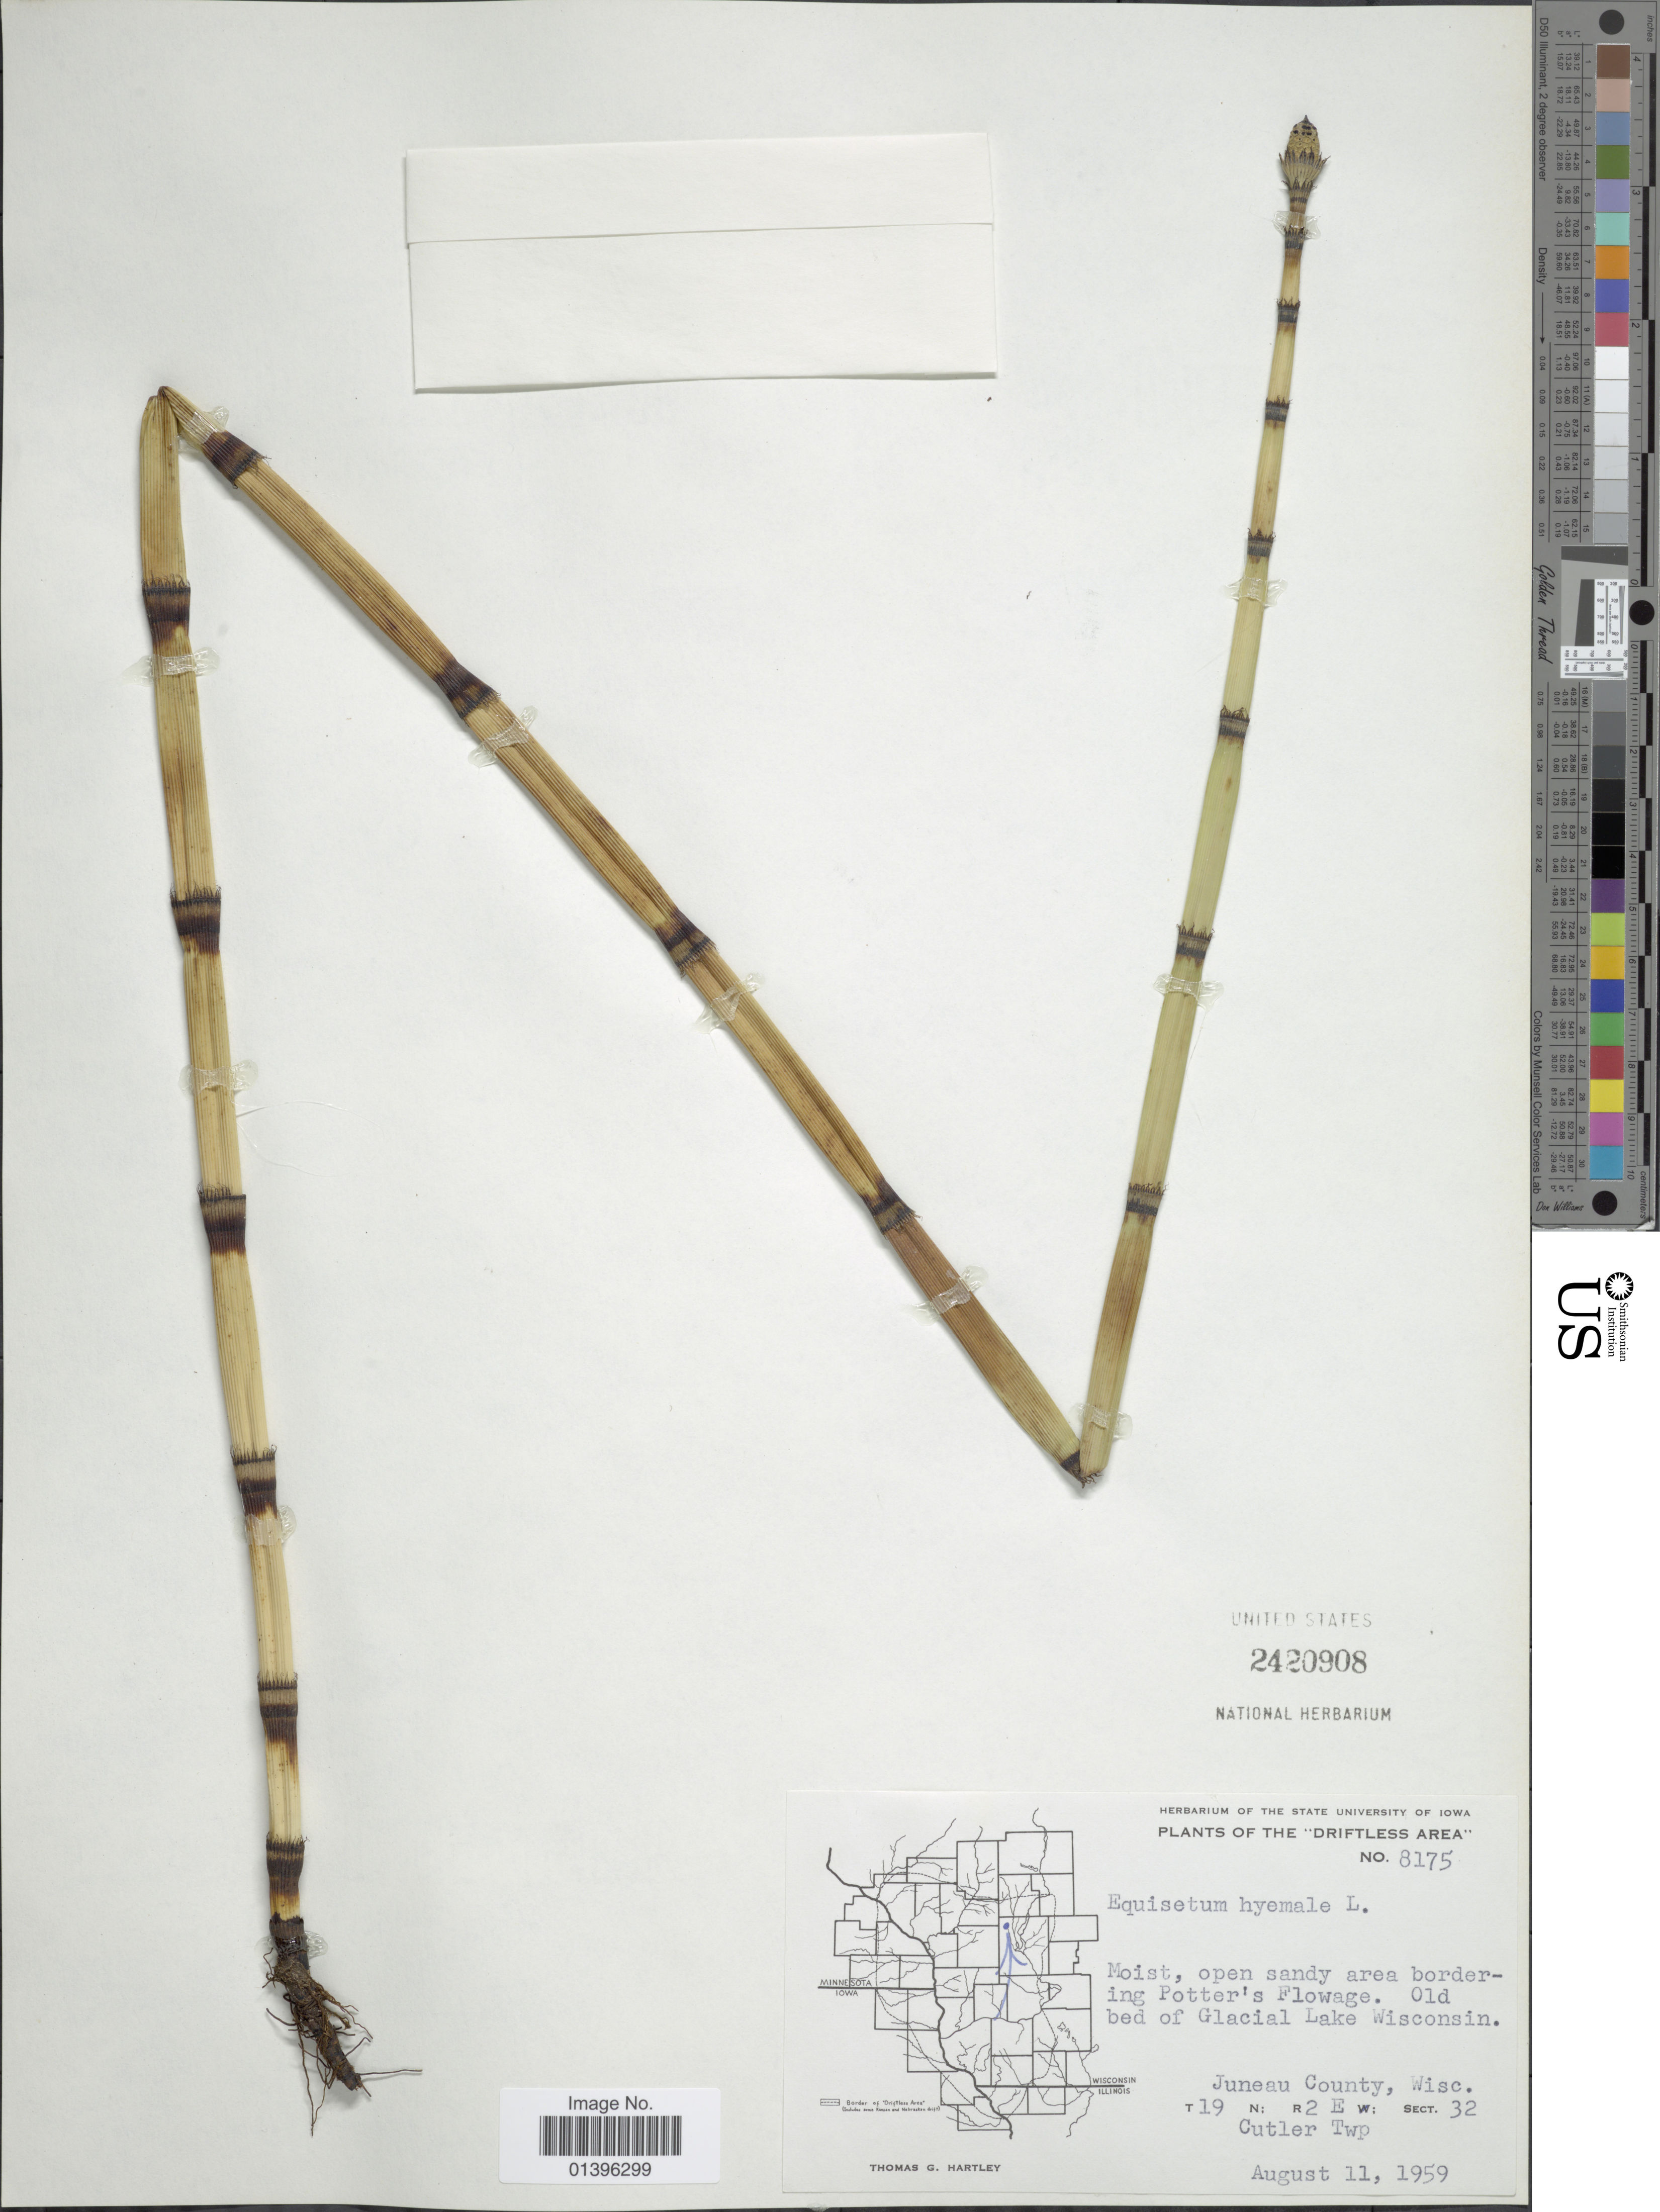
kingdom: Plantae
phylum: Tracheophyta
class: Polypodiopsida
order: Equisetales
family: Equisetaceae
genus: Equisetum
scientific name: Equisetum hyemale var. affine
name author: (Engelm.) A.A. Eaton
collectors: T. G. Hartley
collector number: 8175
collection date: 1959-08-11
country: United States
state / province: Wisconsin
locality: Driftless Area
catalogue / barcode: US 2420908